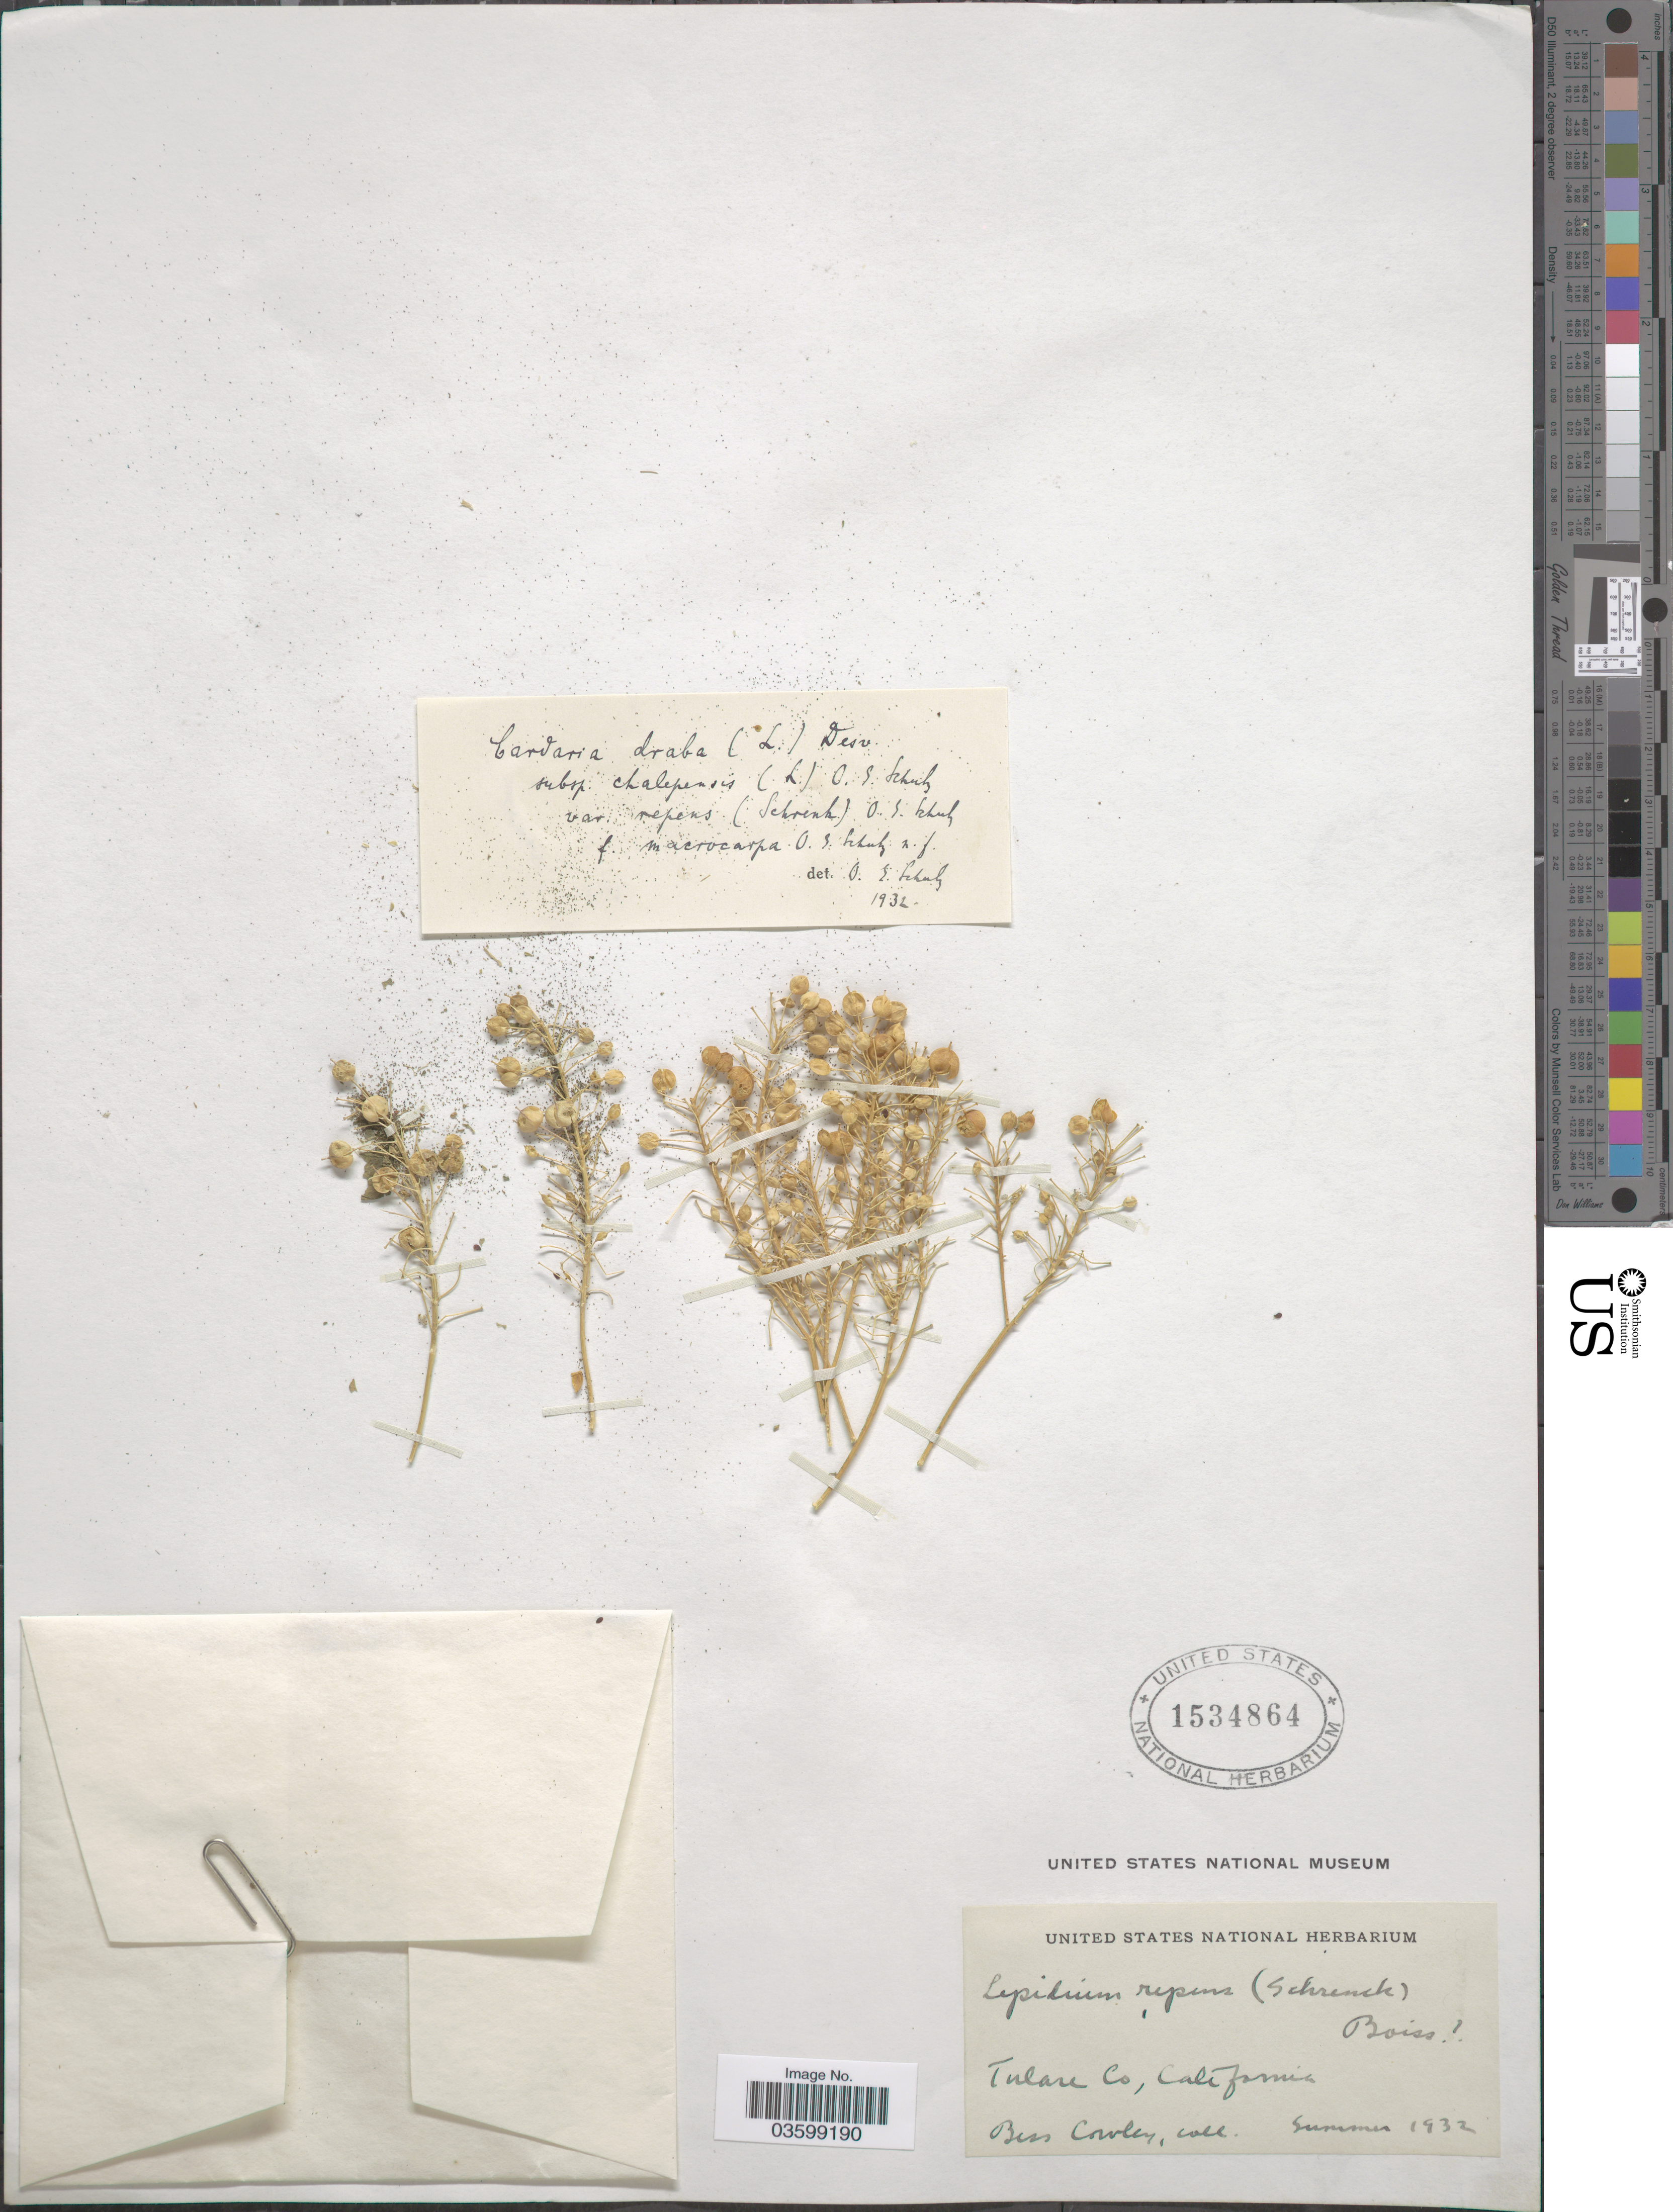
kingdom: Plantae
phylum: Tracheophyta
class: Magnoliopsida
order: Brassicales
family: Brassicaceae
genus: Lepidium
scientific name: Lepidium repens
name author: (Schrenk) Boiss.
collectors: B. Cowley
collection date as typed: Summer 1932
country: United States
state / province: California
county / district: Tulare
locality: Tulare Co.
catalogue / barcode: US 1534864